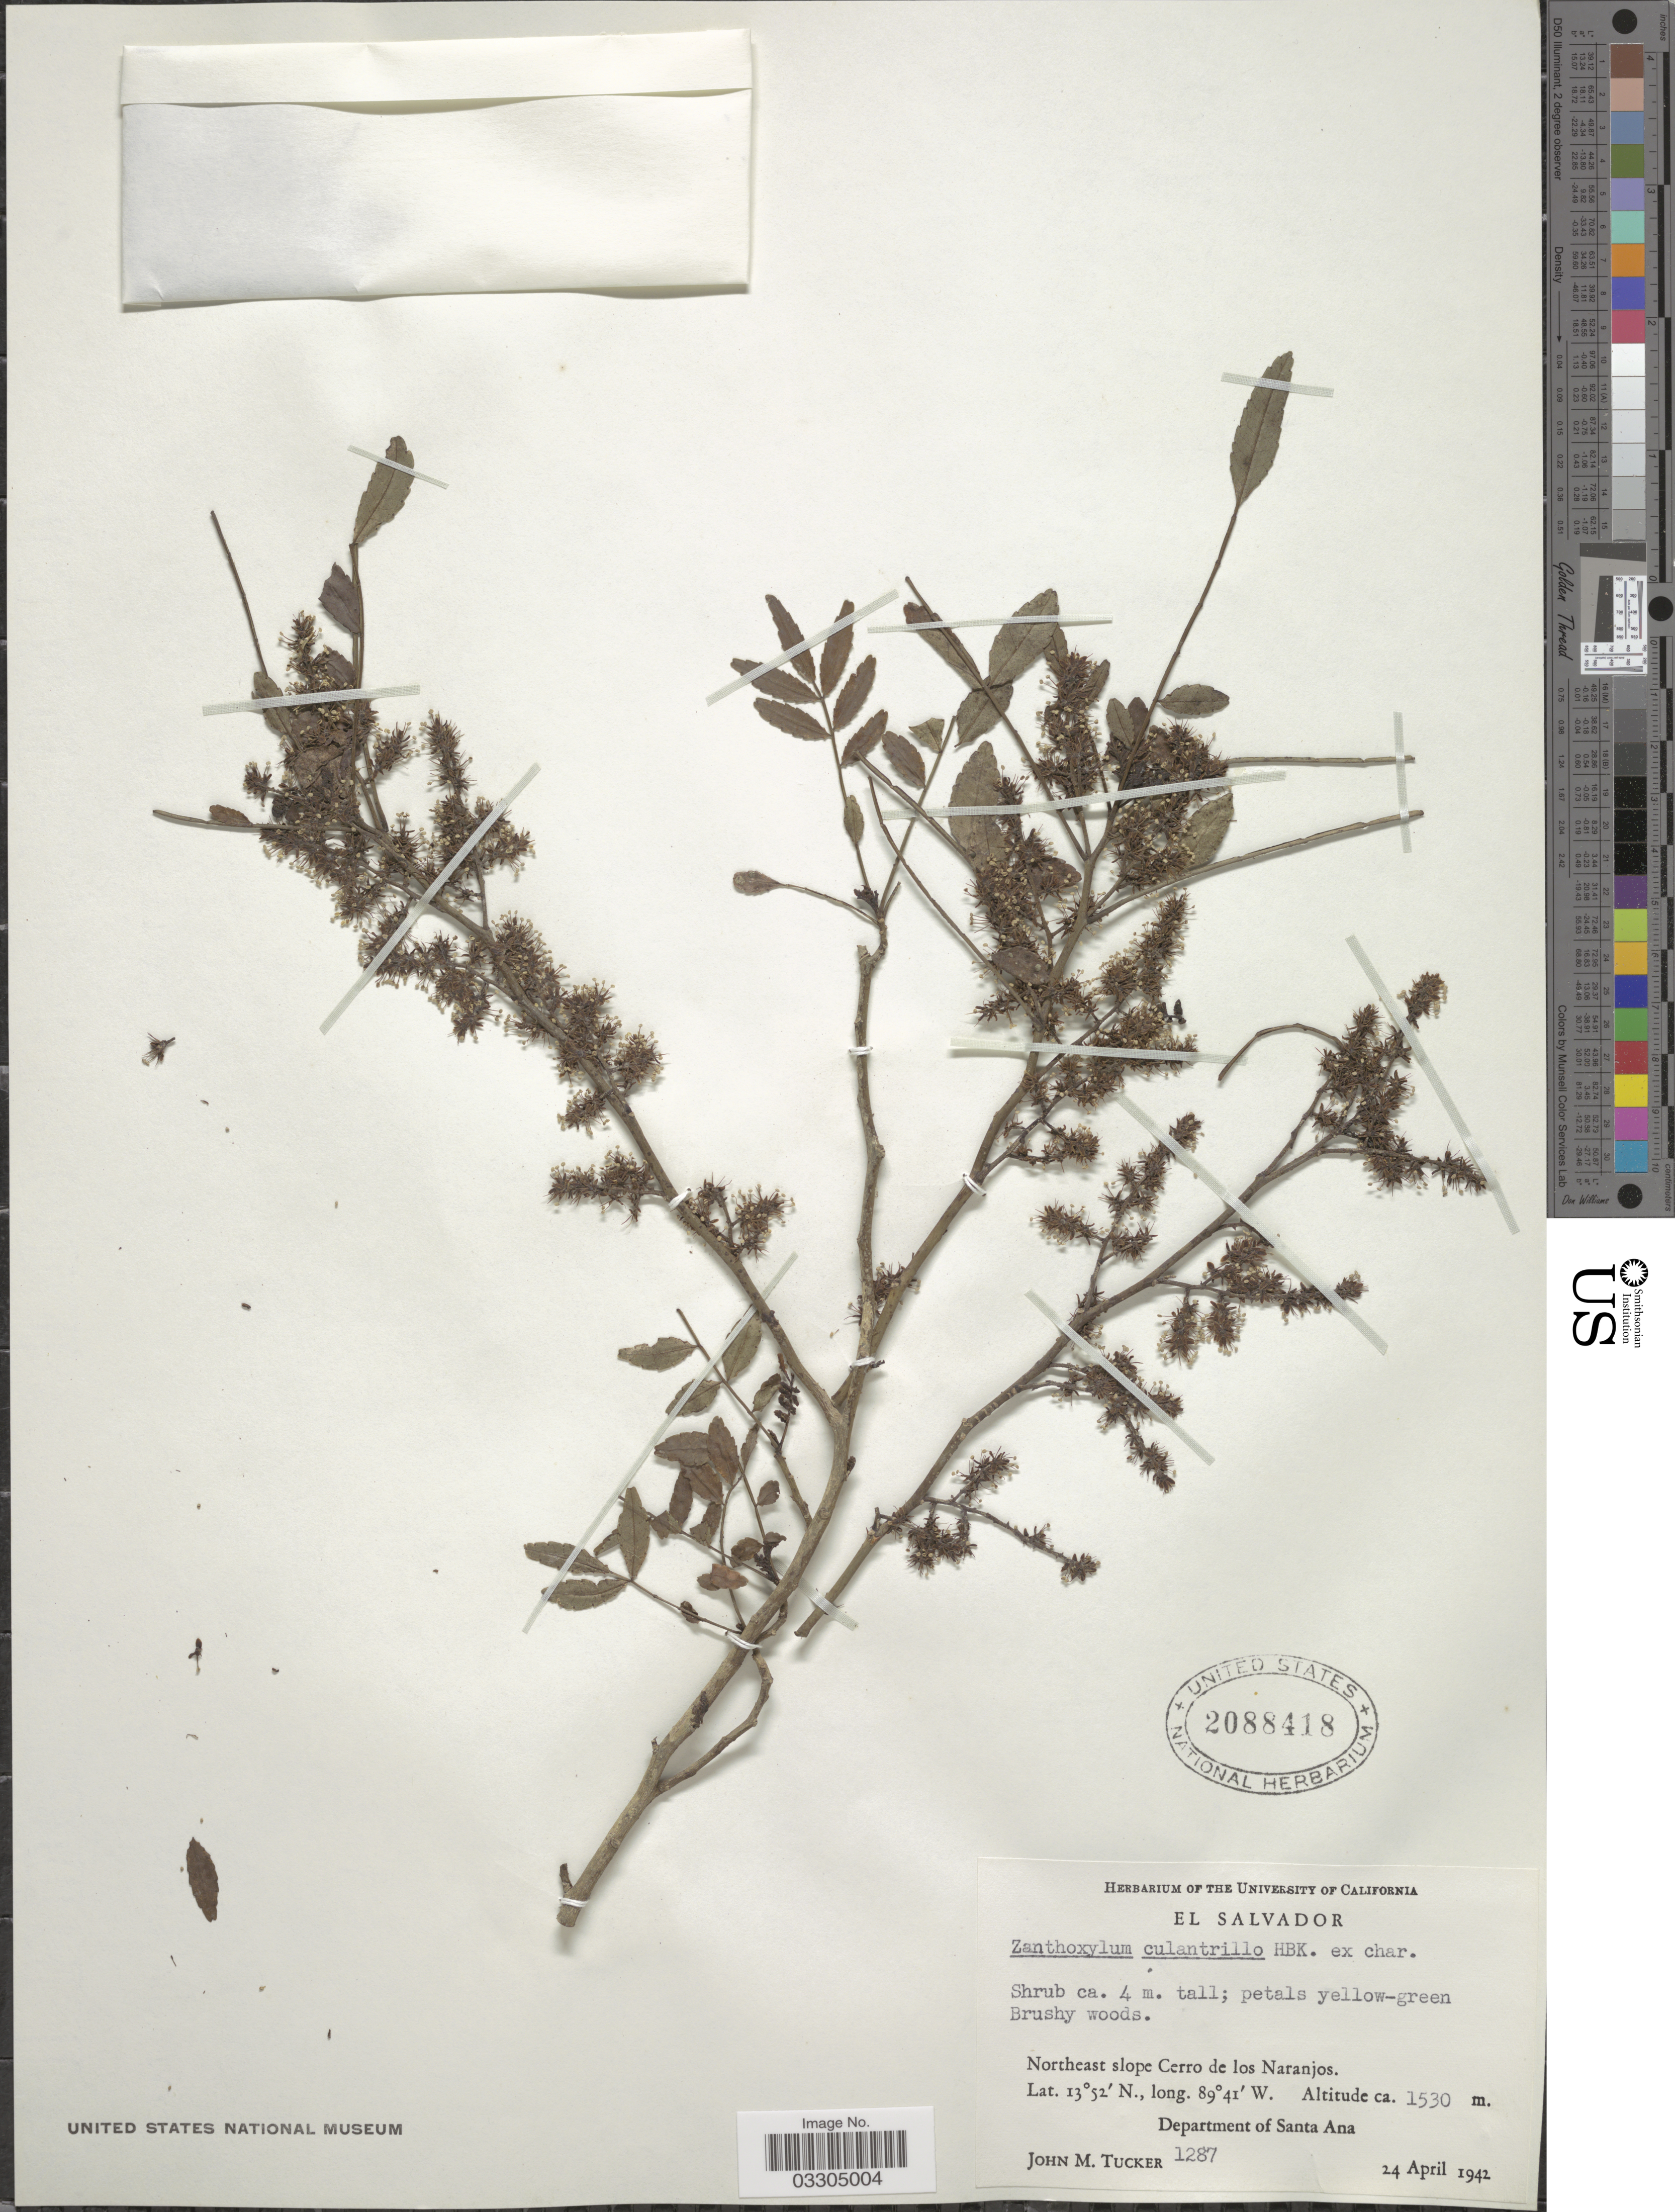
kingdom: Plantae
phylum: Tracheophyta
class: Magnoliopsida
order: Sapindales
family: Rutaceae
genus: Zanthoxylum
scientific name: Zanthoxylum culantrillo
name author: Kunth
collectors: J. M. Tucker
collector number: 1287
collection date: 1942-04-24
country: El Salvador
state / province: Santa Ana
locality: Northeast slope Cerro de los Naranjos. Department of Santa Ana.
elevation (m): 1530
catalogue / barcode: US 2088418